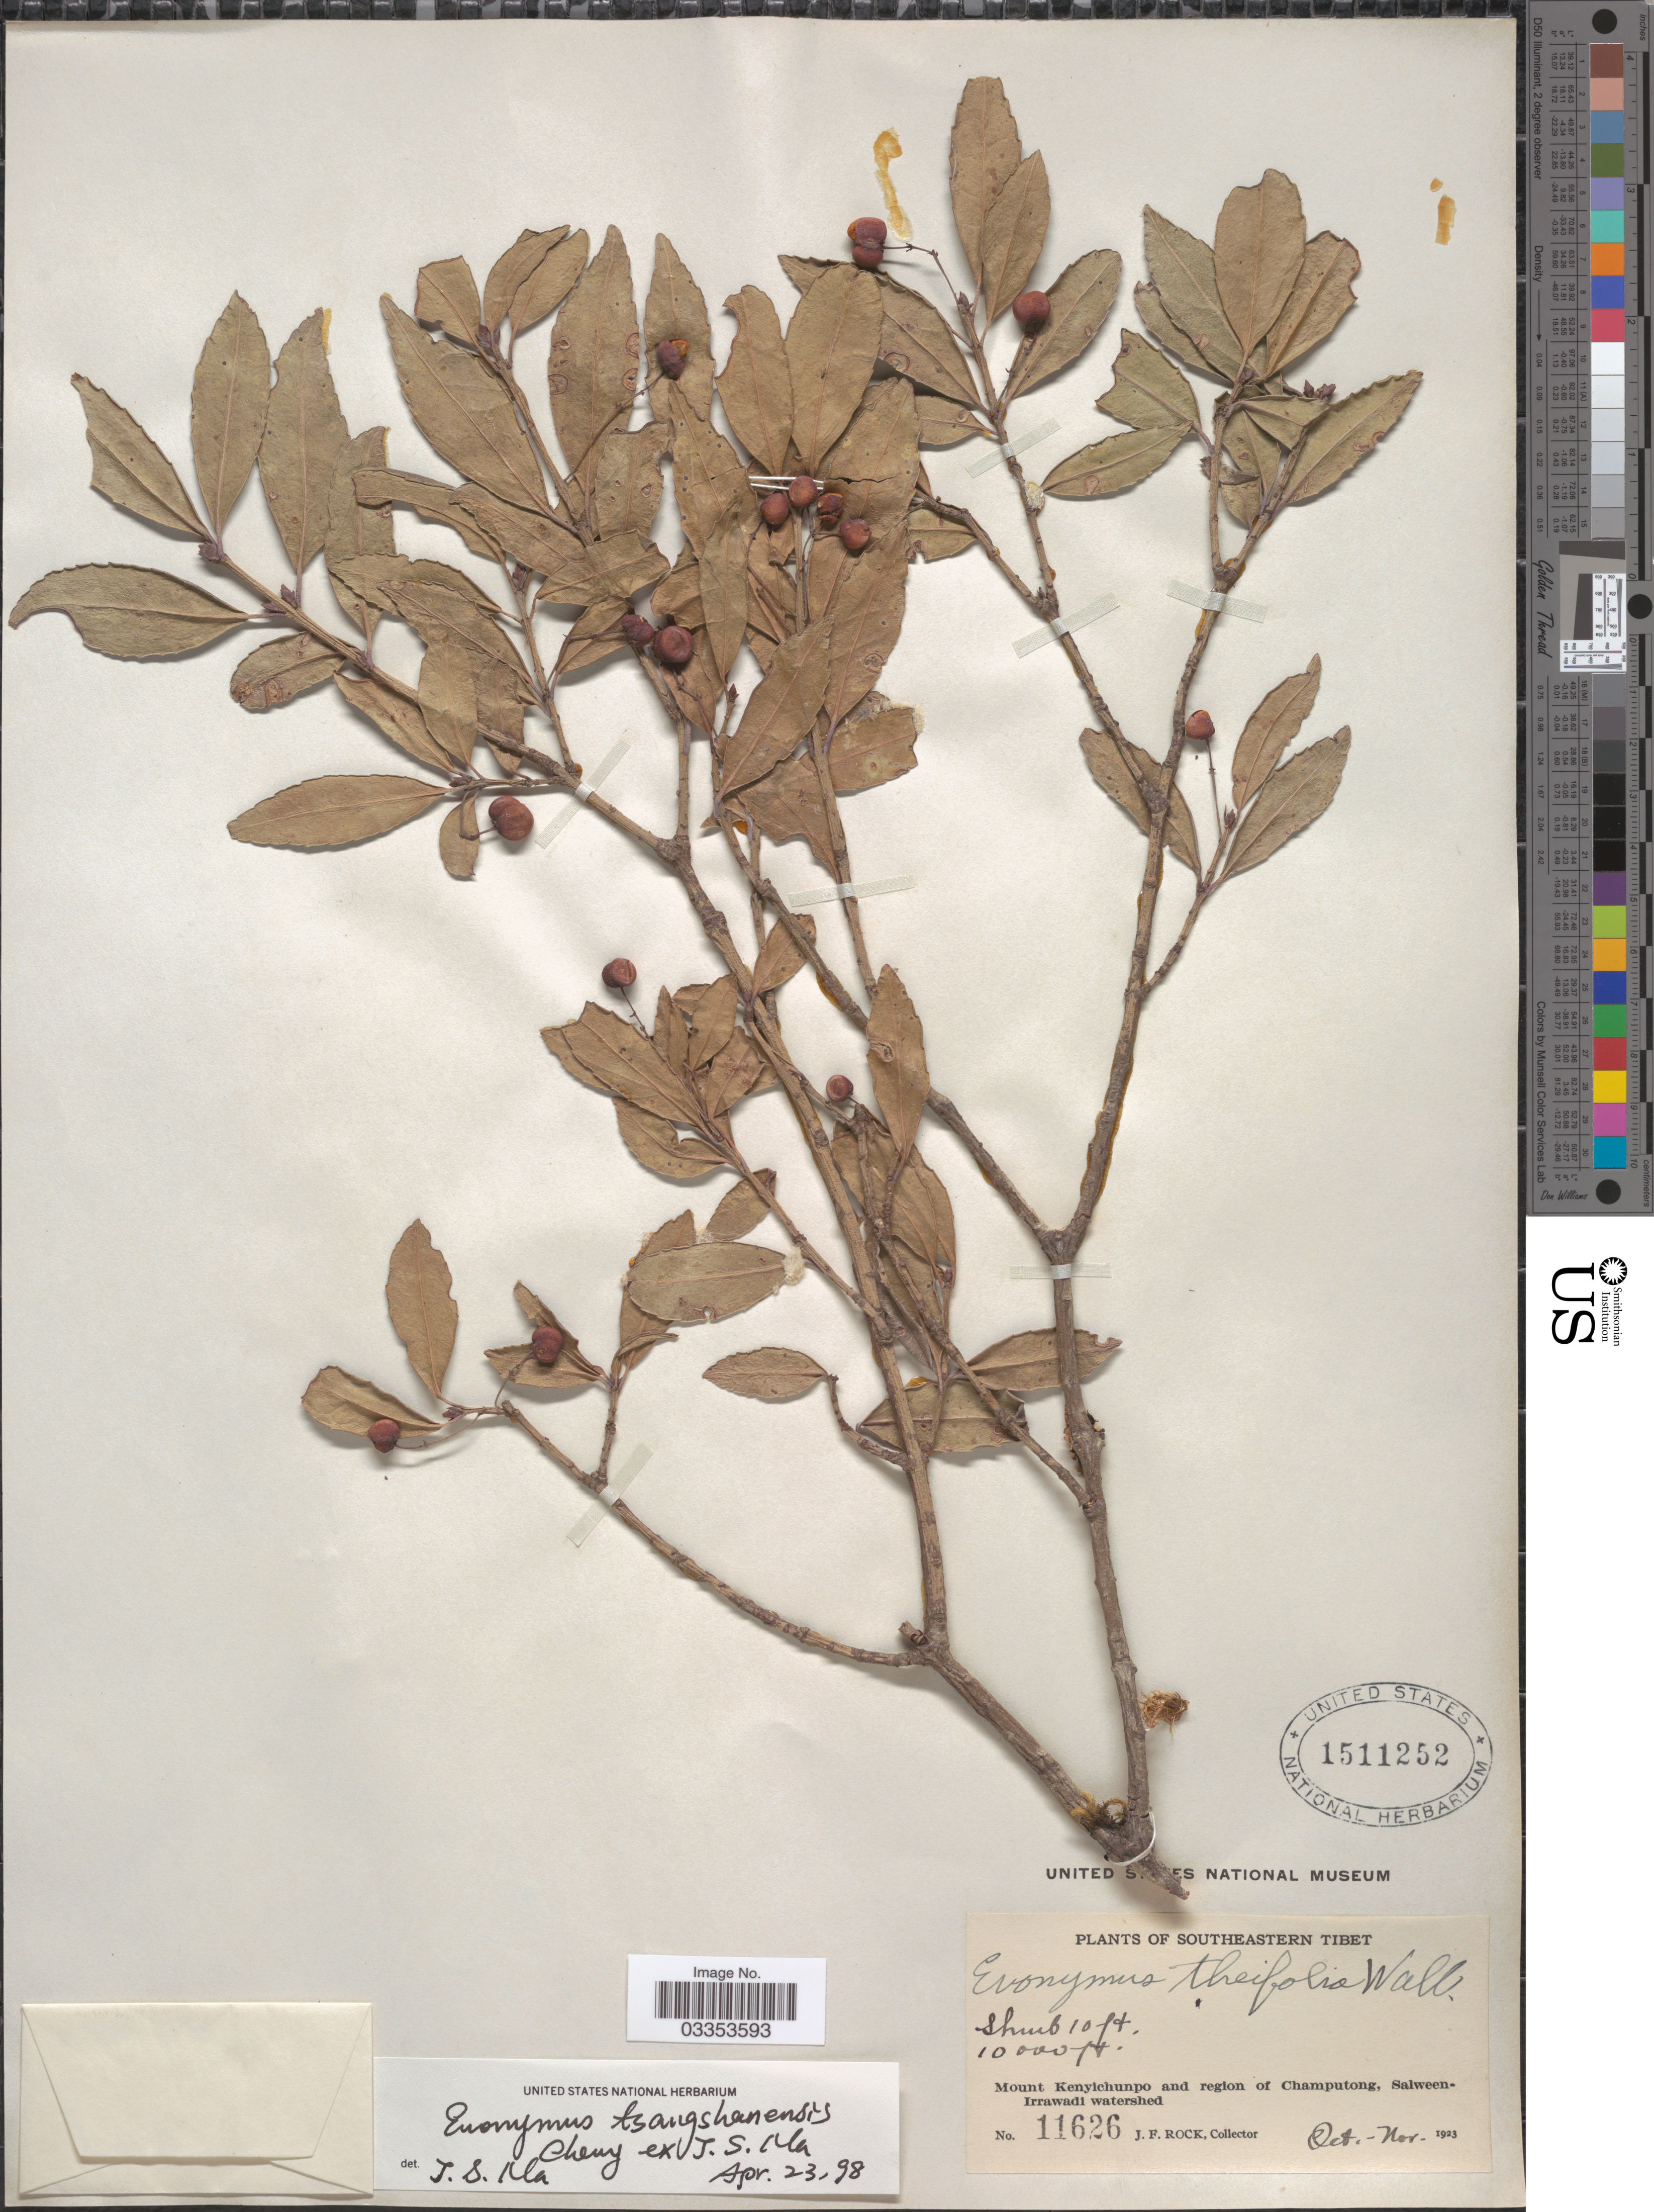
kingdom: Plantae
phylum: Tracheophyta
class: Magnoliopsida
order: Celastrales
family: Celastraceae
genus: Euonymus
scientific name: Euonymus tsangshanensis, ined.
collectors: J. Rock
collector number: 11626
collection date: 1923-10/1923-11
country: China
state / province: Xizang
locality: Southeastern Tibet. Mount Kenyichunpo and region of Champutong, Salween-Irrawadi watershed.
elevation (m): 3048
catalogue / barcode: US 1511252